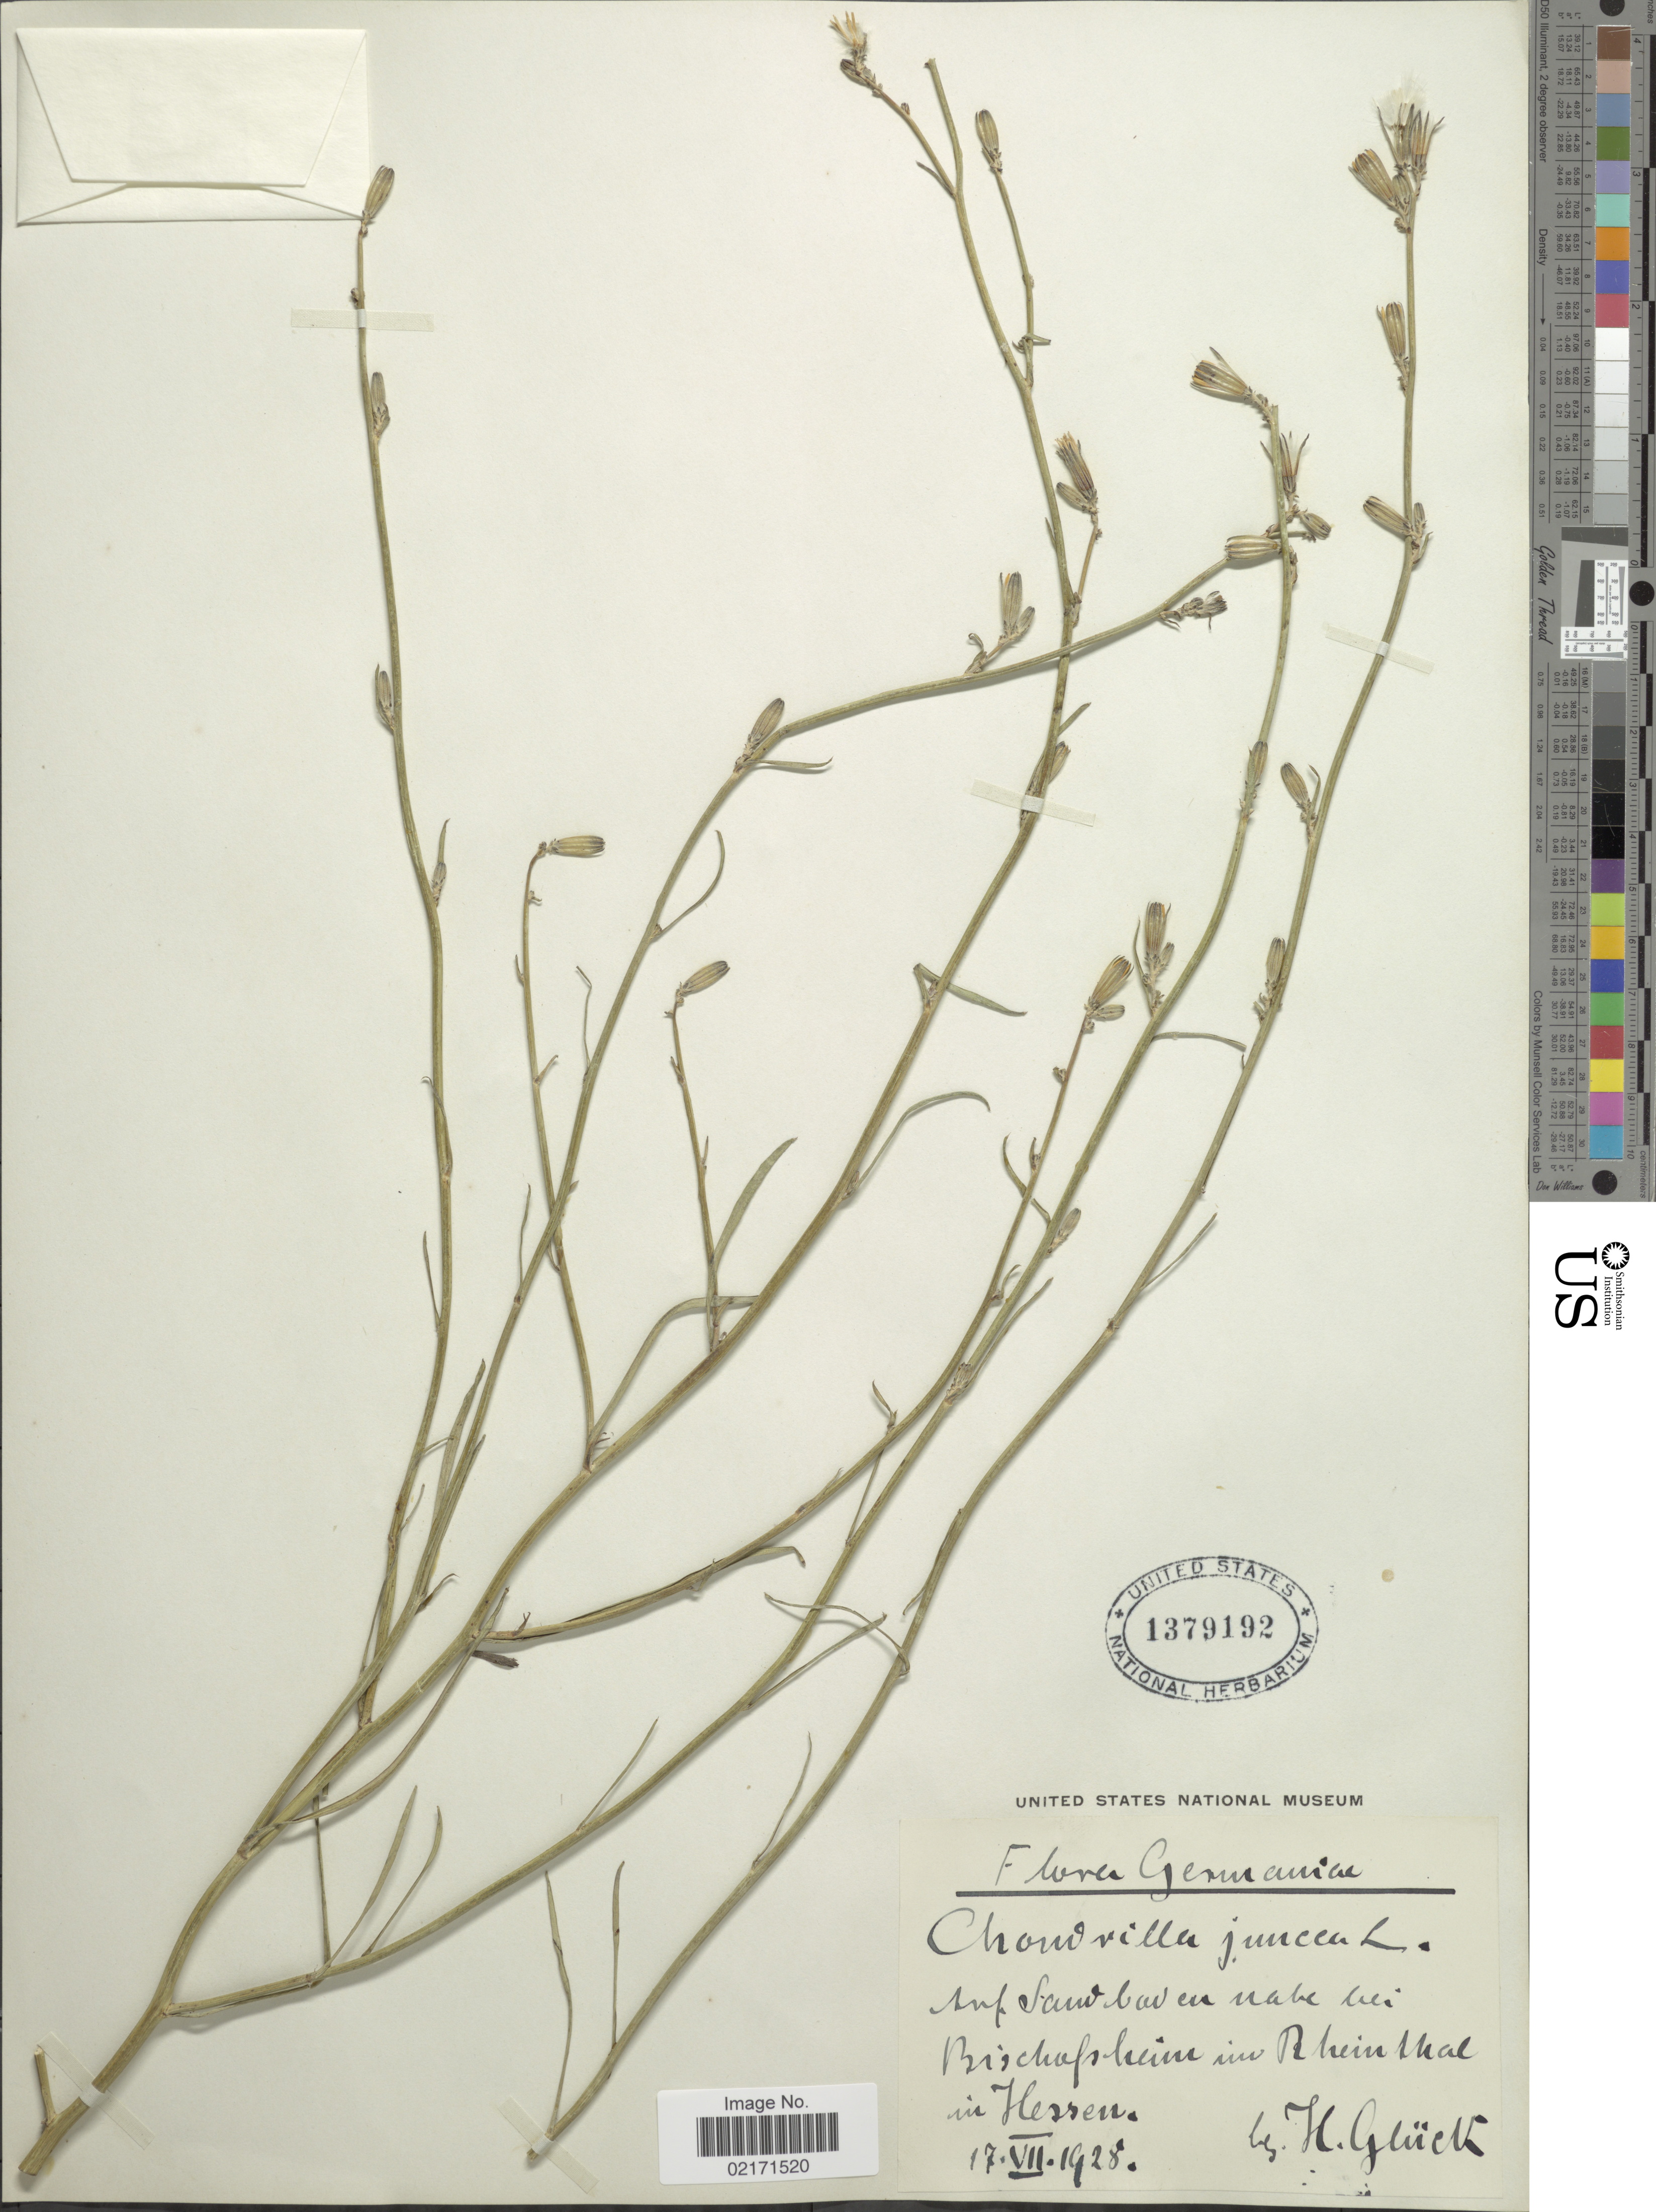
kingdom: Plantae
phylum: Tracheophyta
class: Magnoliopsida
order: Asterales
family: Asteraceae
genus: Chondrilla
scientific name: Chondrilla juncea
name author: L.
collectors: H. Glück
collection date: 1928-07-17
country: Germany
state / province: Hesse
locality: Uf Saw bav [interpreted] en nabe bei Bischofsheime in Rheinthal [interpreted] in Hessen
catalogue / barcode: US 1379192